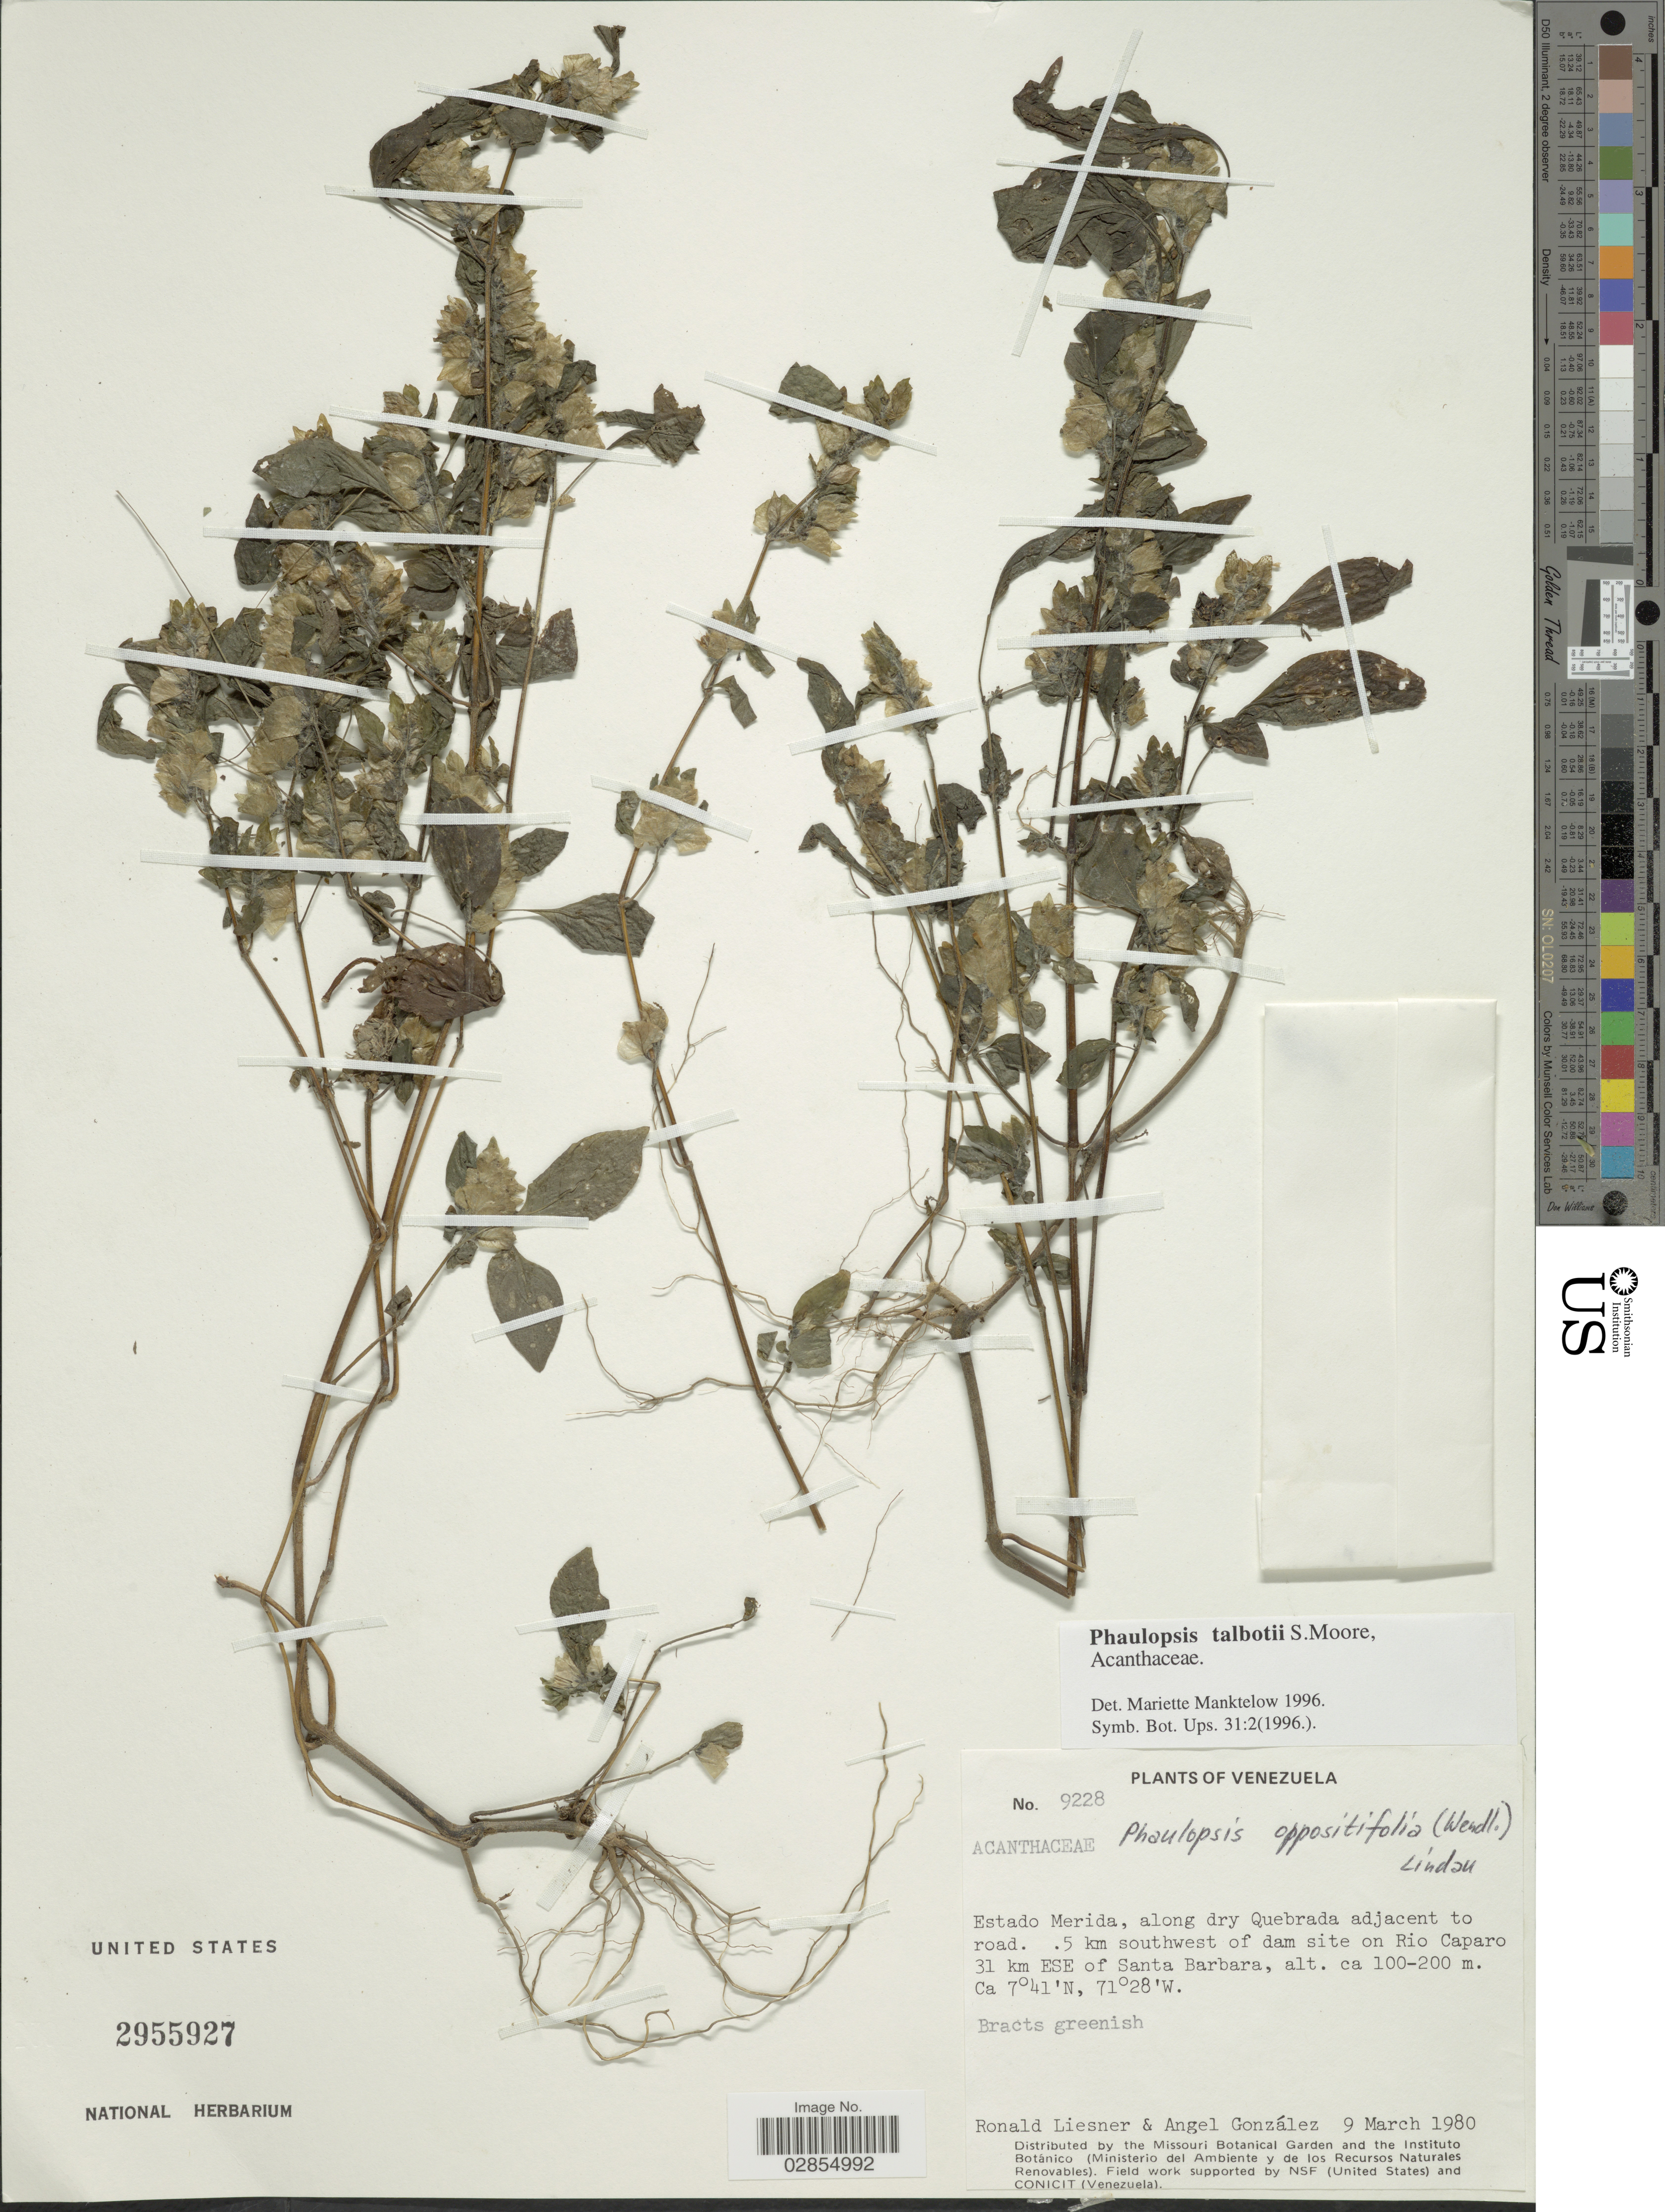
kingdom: Plantae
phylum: Tracheophyta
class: Magnoliopsida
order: Lamiales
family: Acanthaceae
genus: Phaulopsis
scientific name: Phaulopsis talbotii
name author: S. Moore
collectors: R. L. Liesner & A. C. González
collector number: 9228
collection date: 1980-03-09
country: Venezuela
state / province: Mérida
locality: Along dry Quebrada adjacent to road, 5 km southwest of dam site on Rio Caparo 31 km ESE of Santa Barbara.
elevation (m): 100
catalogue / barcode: US 2955927